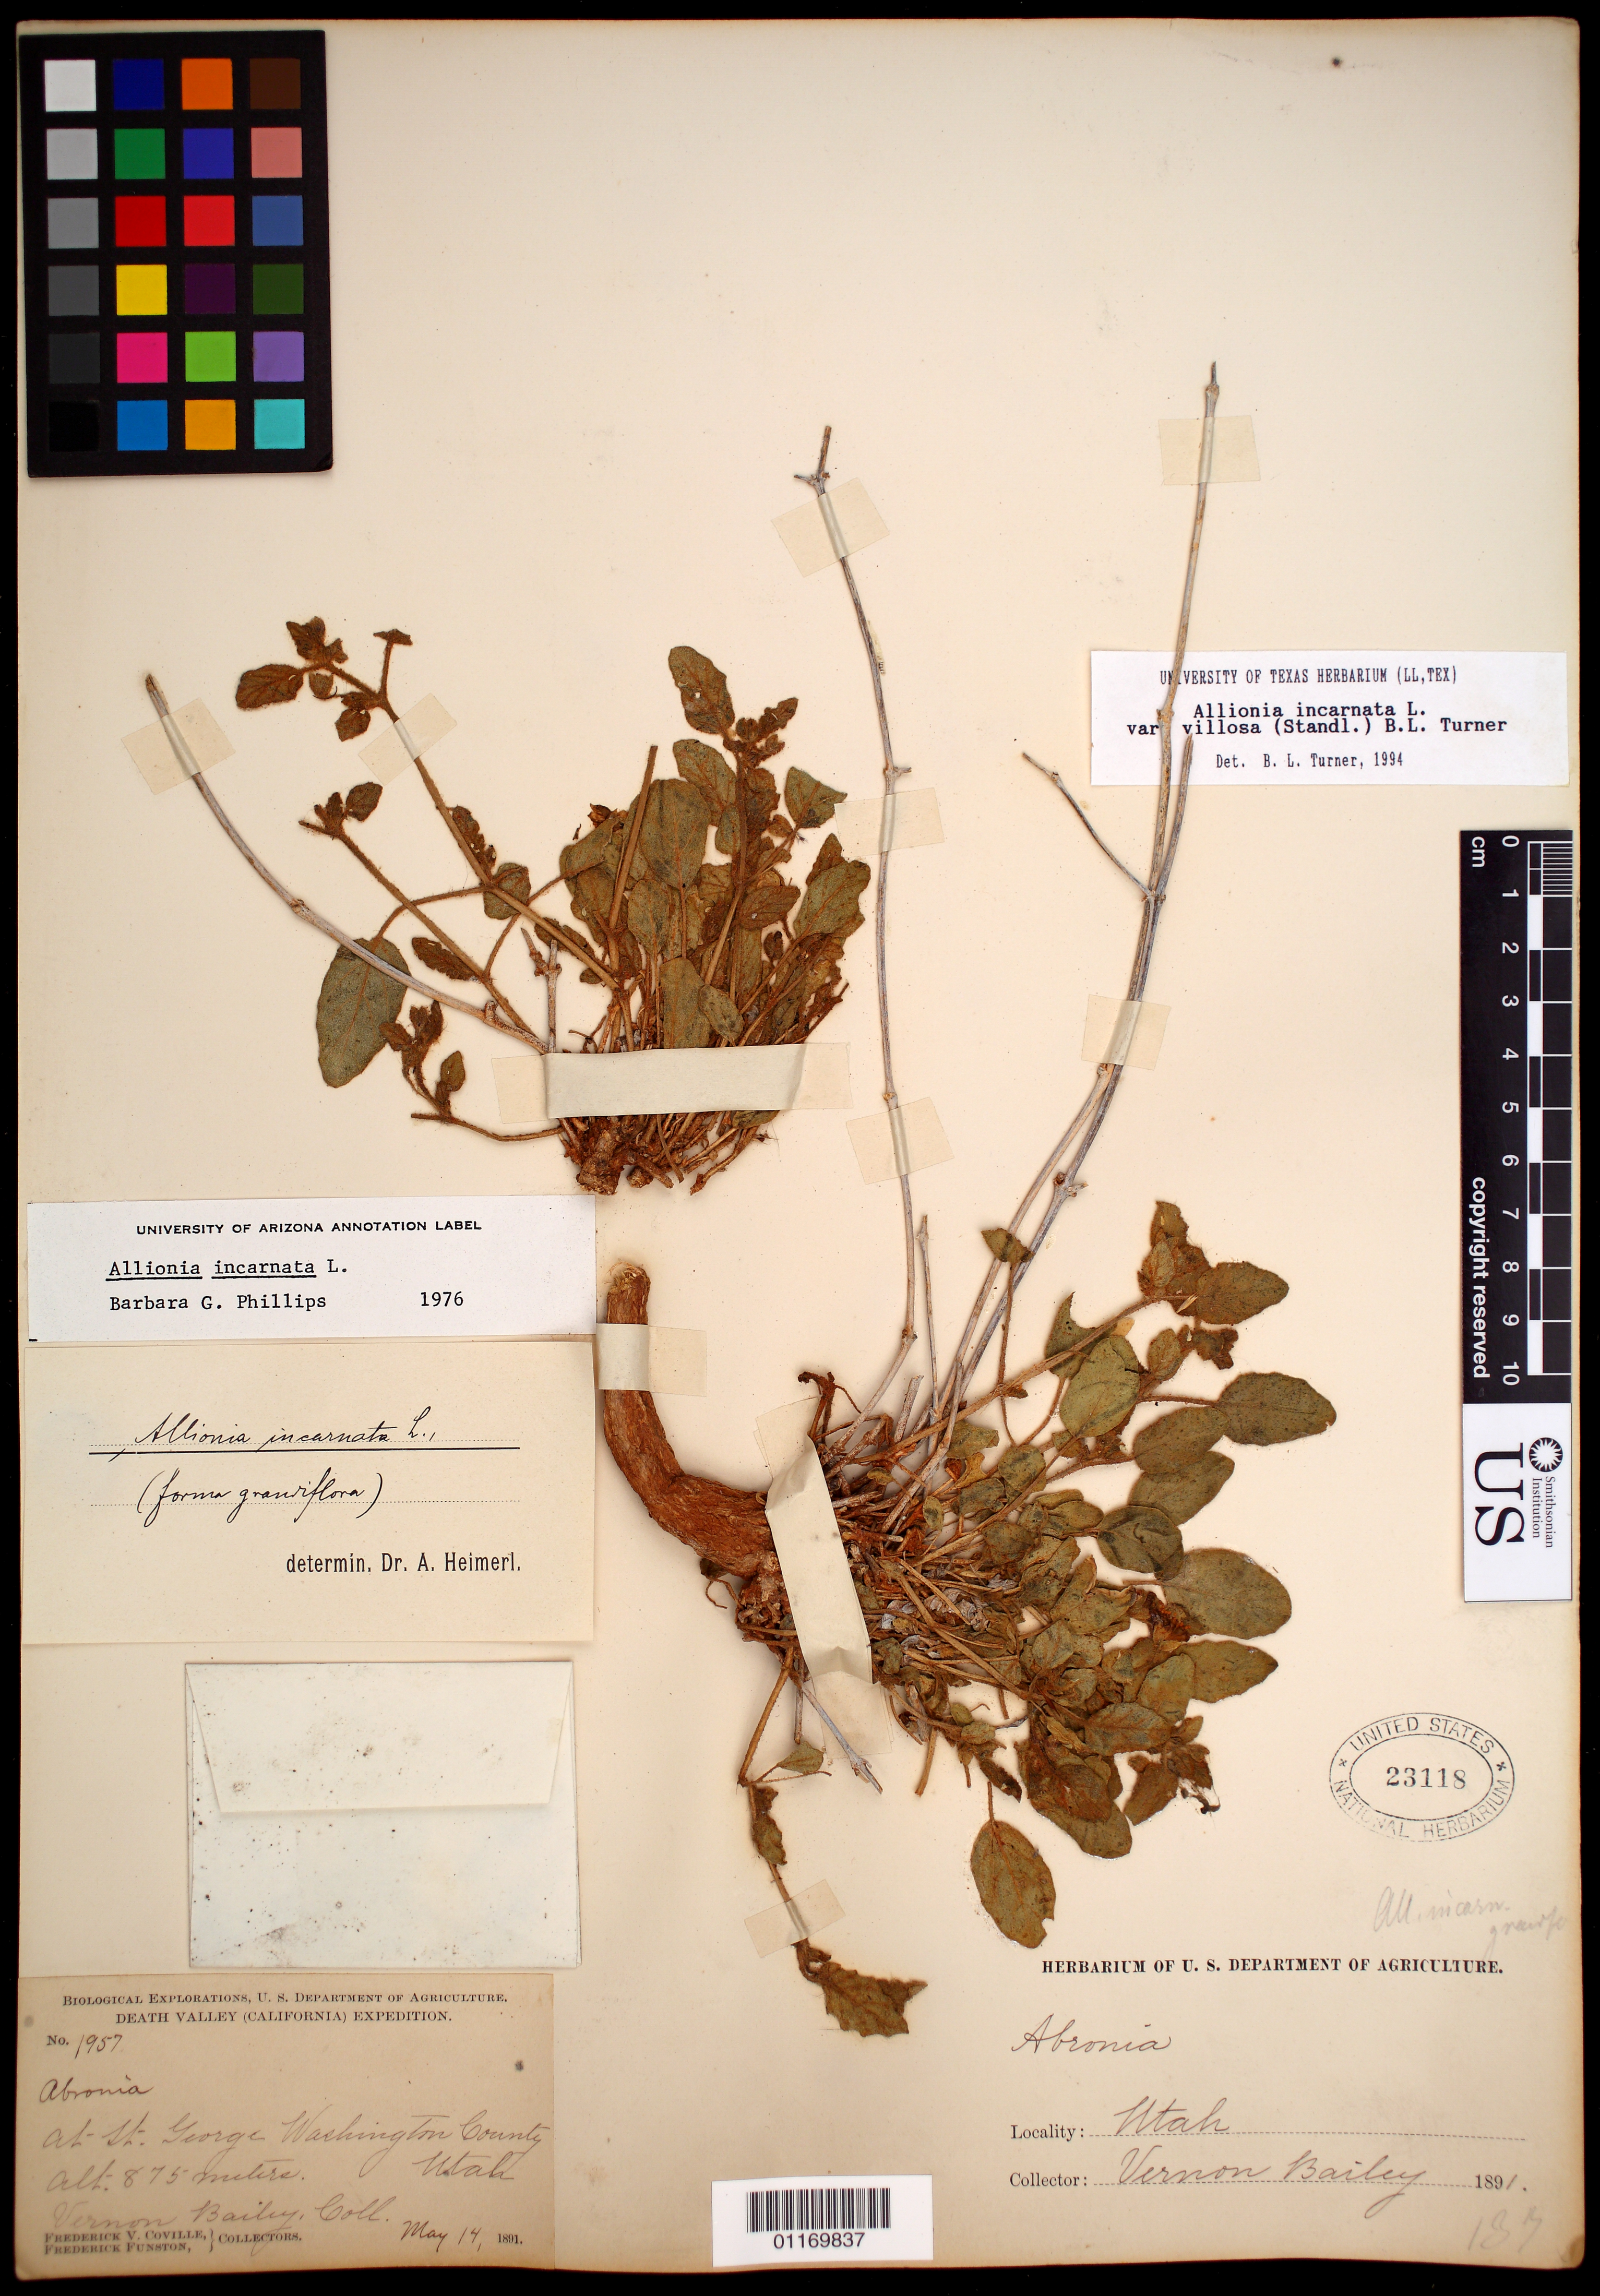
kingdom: Plantae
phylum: Tracheophyta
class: Magnoliopsida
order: Caryophyllales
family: Nyctaginaceae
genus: Allionia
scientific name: Allionia incarnata var. villosa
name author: (Standl.) B.L. Turner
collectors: V. O. Bailey, F. Funston & F. V. Coville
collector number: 1957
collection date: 1891-05-14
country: United States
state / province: Utah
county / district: Washington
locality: At St. George.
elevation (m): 875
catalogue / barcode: US 23118